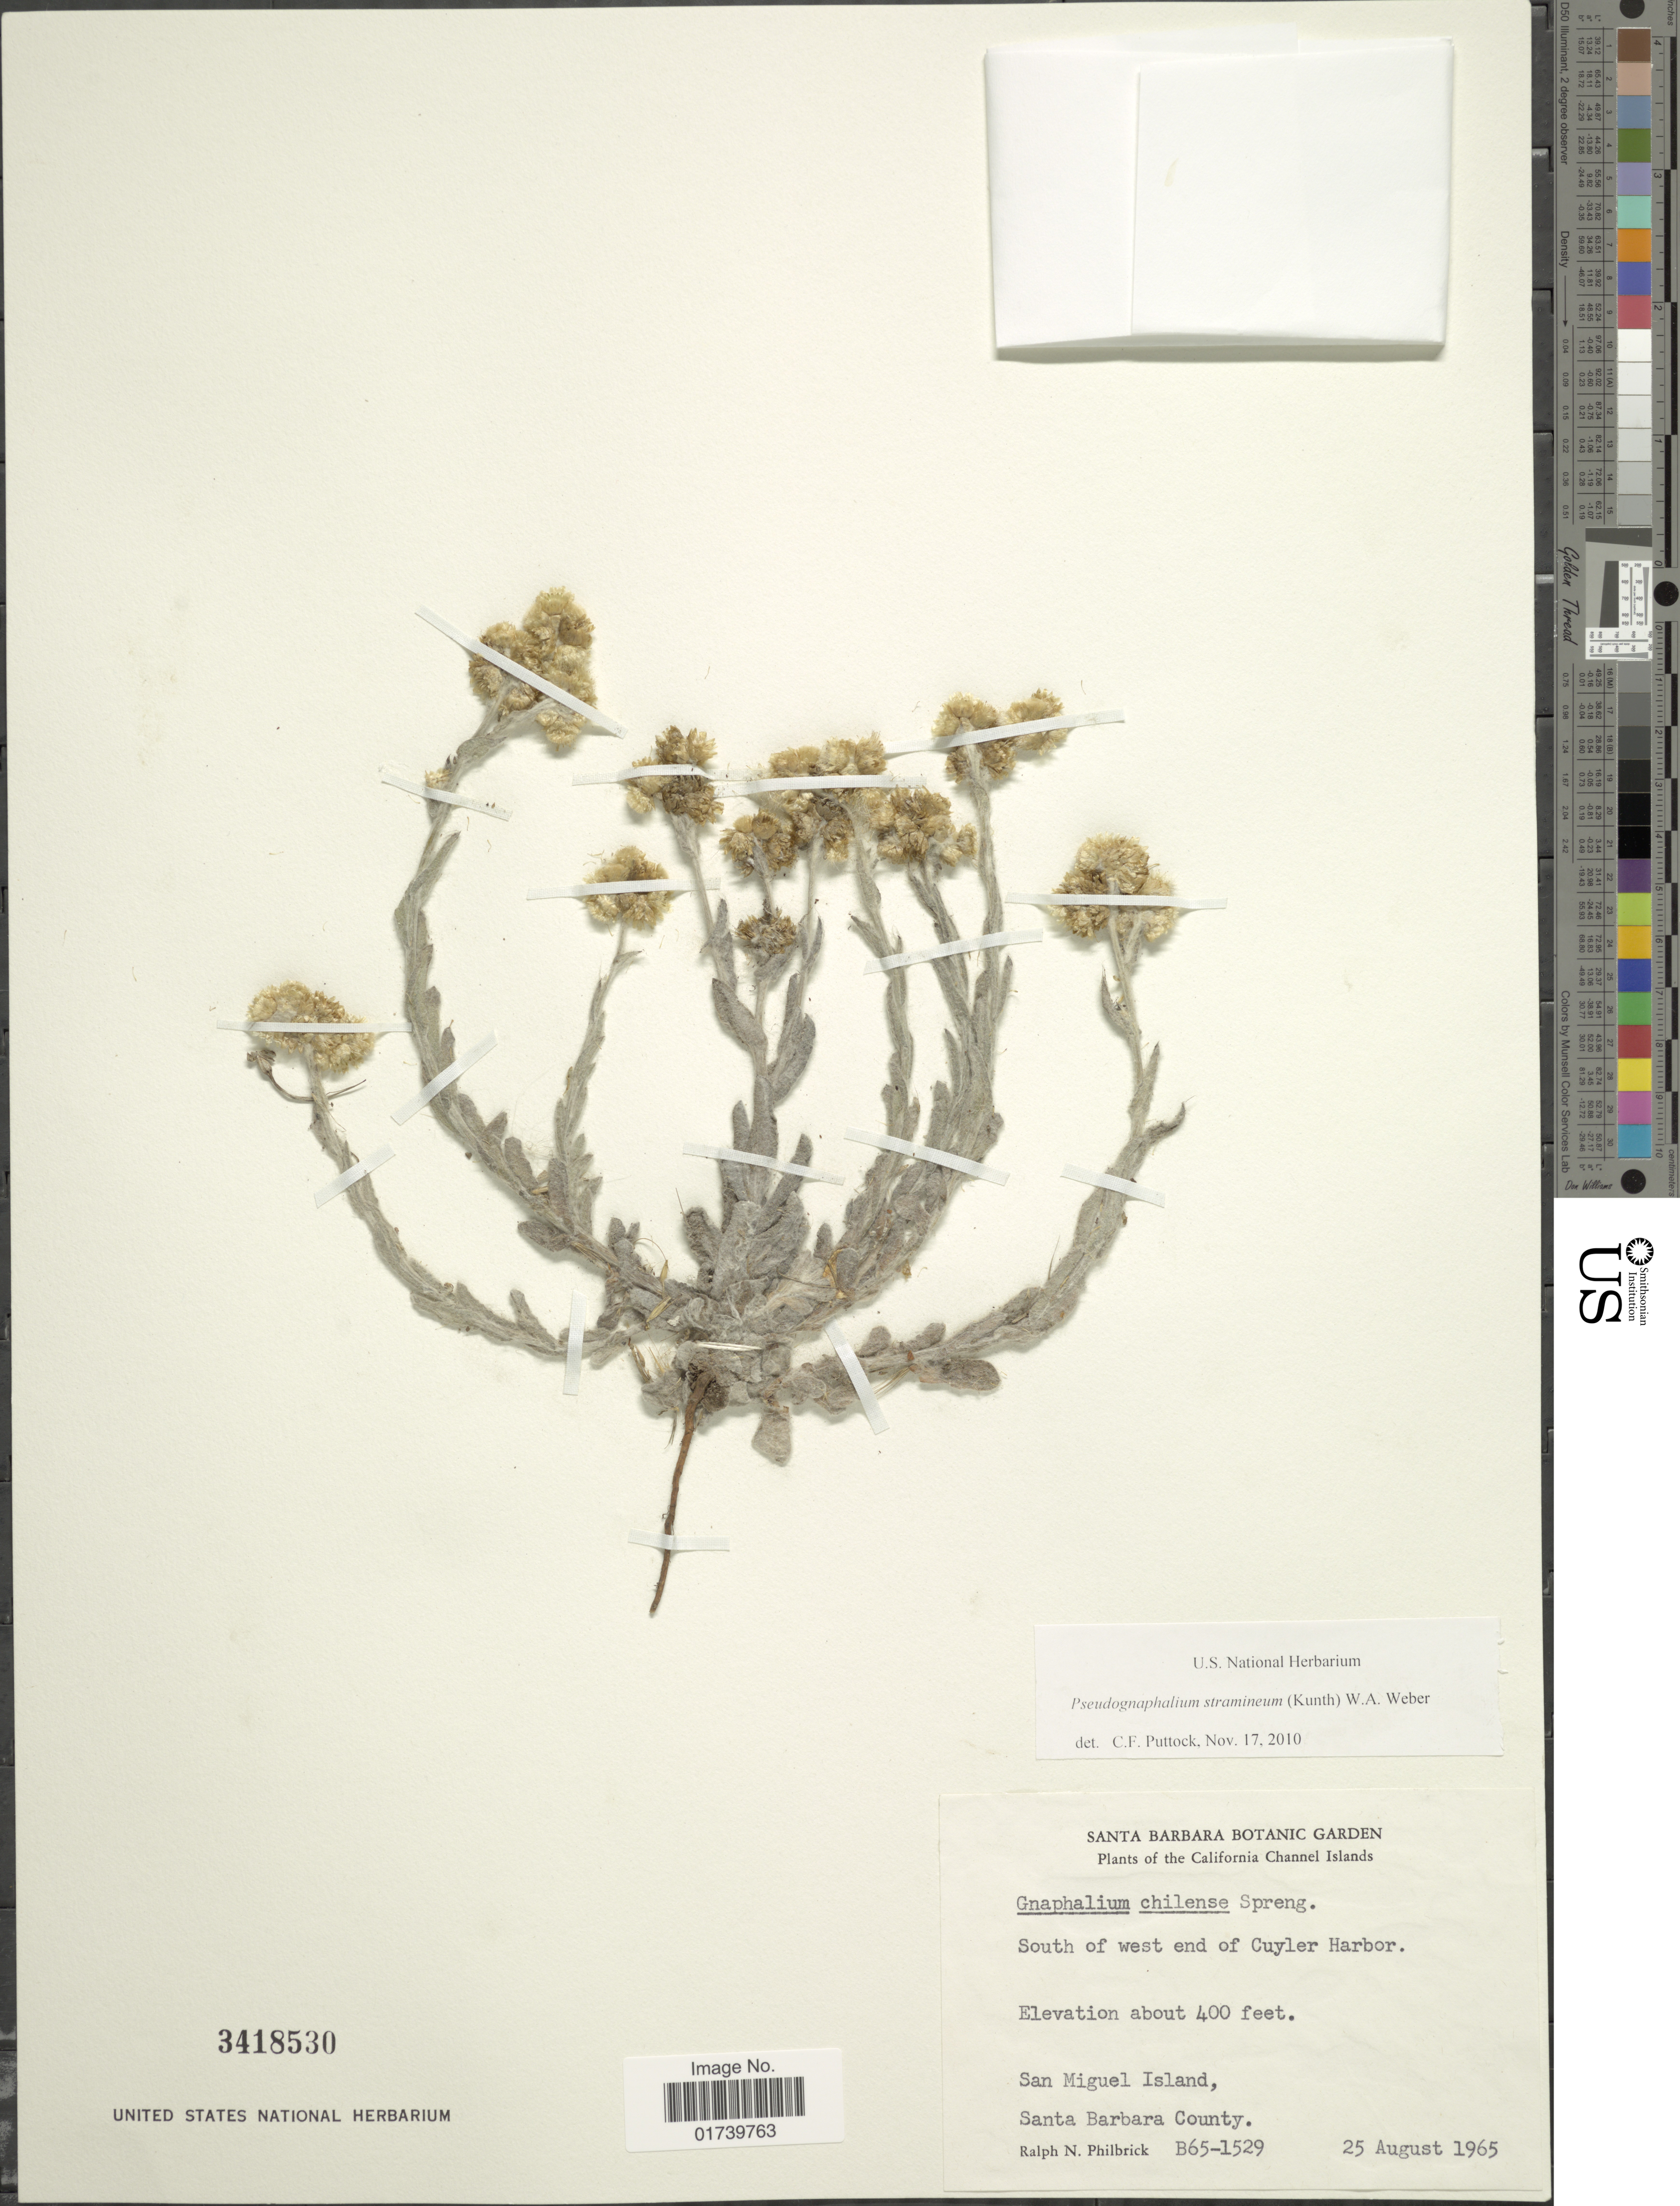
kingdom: Plantae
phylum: Tracheophyta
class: Magnoliopsida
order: Asterales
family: Asteraceae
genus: Pseudognaphalium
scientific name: Pseudognaphalium stramineum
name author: (Kunth) Anderb.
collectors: R. Philbrick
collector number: B65-1529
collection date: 1965-08-25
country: United States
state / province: California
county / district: Santa Barbara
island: San Miguel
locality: San Miguel island, santa Barbara County.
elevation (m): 122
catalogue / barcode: US 3418530